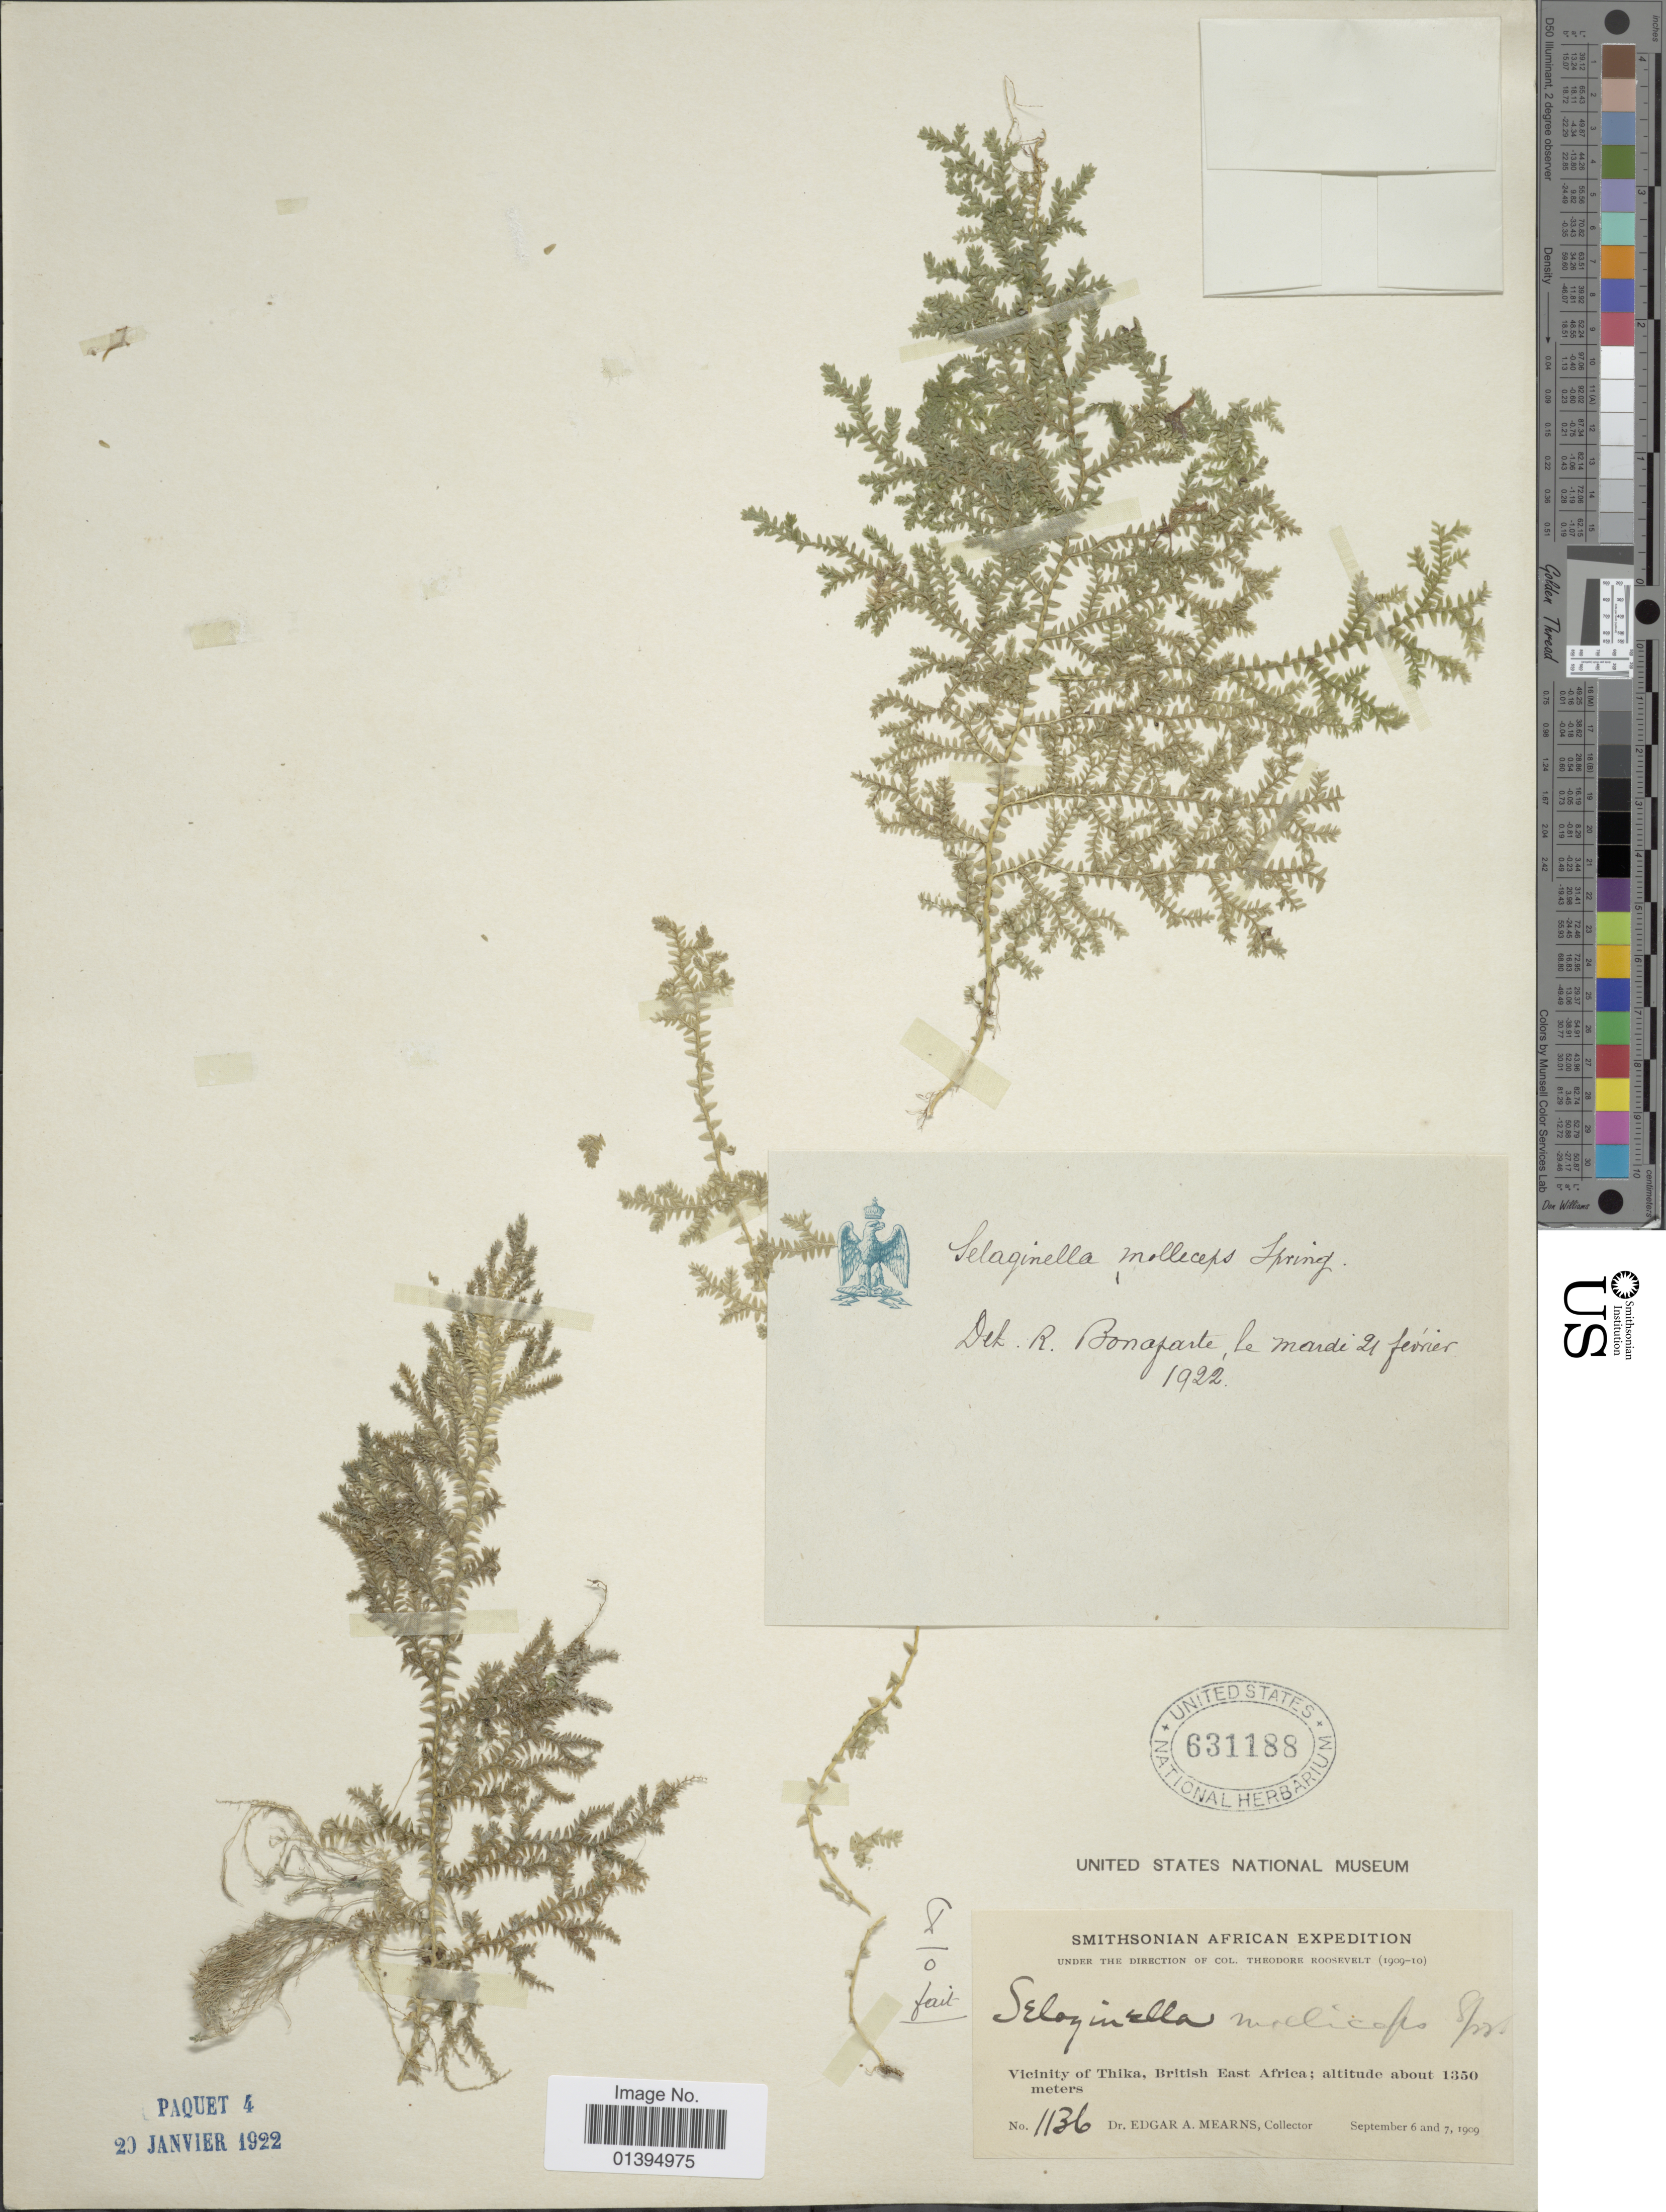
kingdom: Plantae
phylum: Tracheophyta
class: Lycopodiopsida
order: Selaginellales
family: Selaginellaceae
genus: Selaginella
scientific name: Selaginella molliceps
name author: Spring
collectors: E. A. Mearns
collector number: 1136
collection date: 1909-09-06/1909-09-07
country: Kenya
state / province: Kiambu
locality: Thika, British East Africa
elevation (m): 1350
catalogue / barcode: US 631188